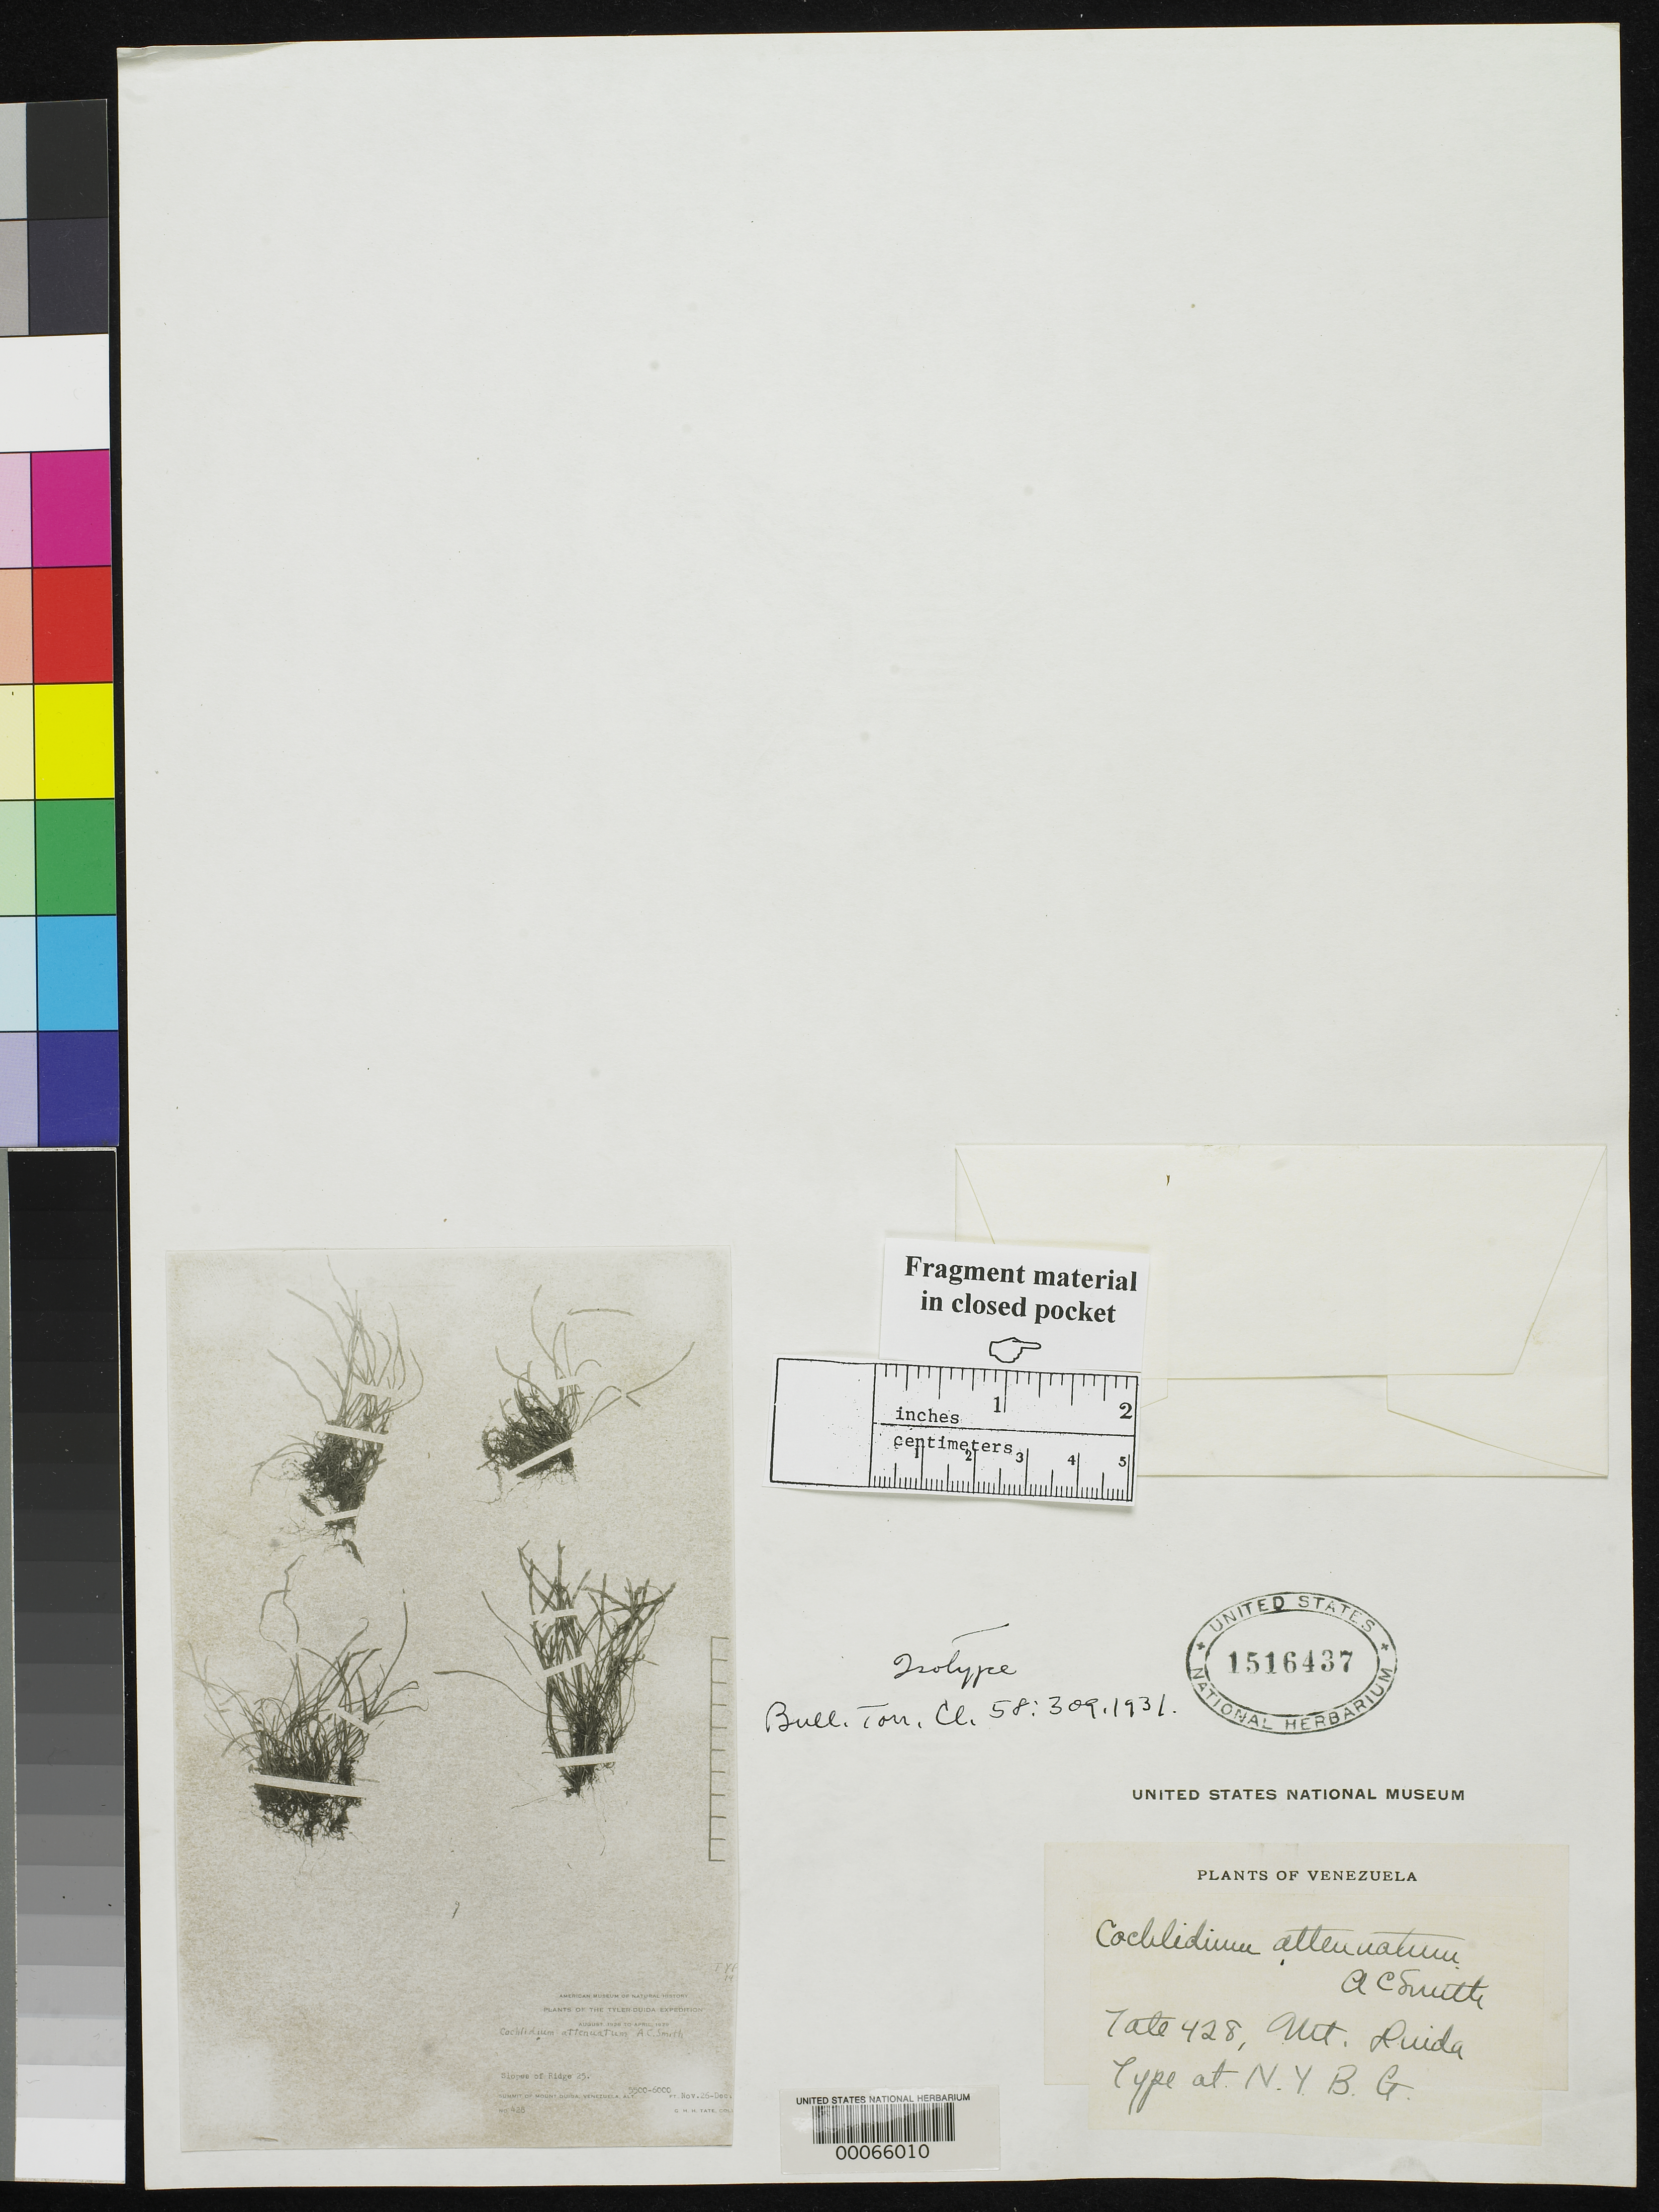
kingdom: Plantae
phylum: Tracheophyta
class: Polypodiopsida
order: Polypodiales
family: Polypodiaceae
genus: Cochlidium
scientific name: Cochlidium attenuatum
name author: A.C. Sm.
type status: Type Fragment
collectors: G. H. H.Tate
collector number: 428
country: Venezuela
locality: Mt. Duida.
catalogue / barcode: US 1516437